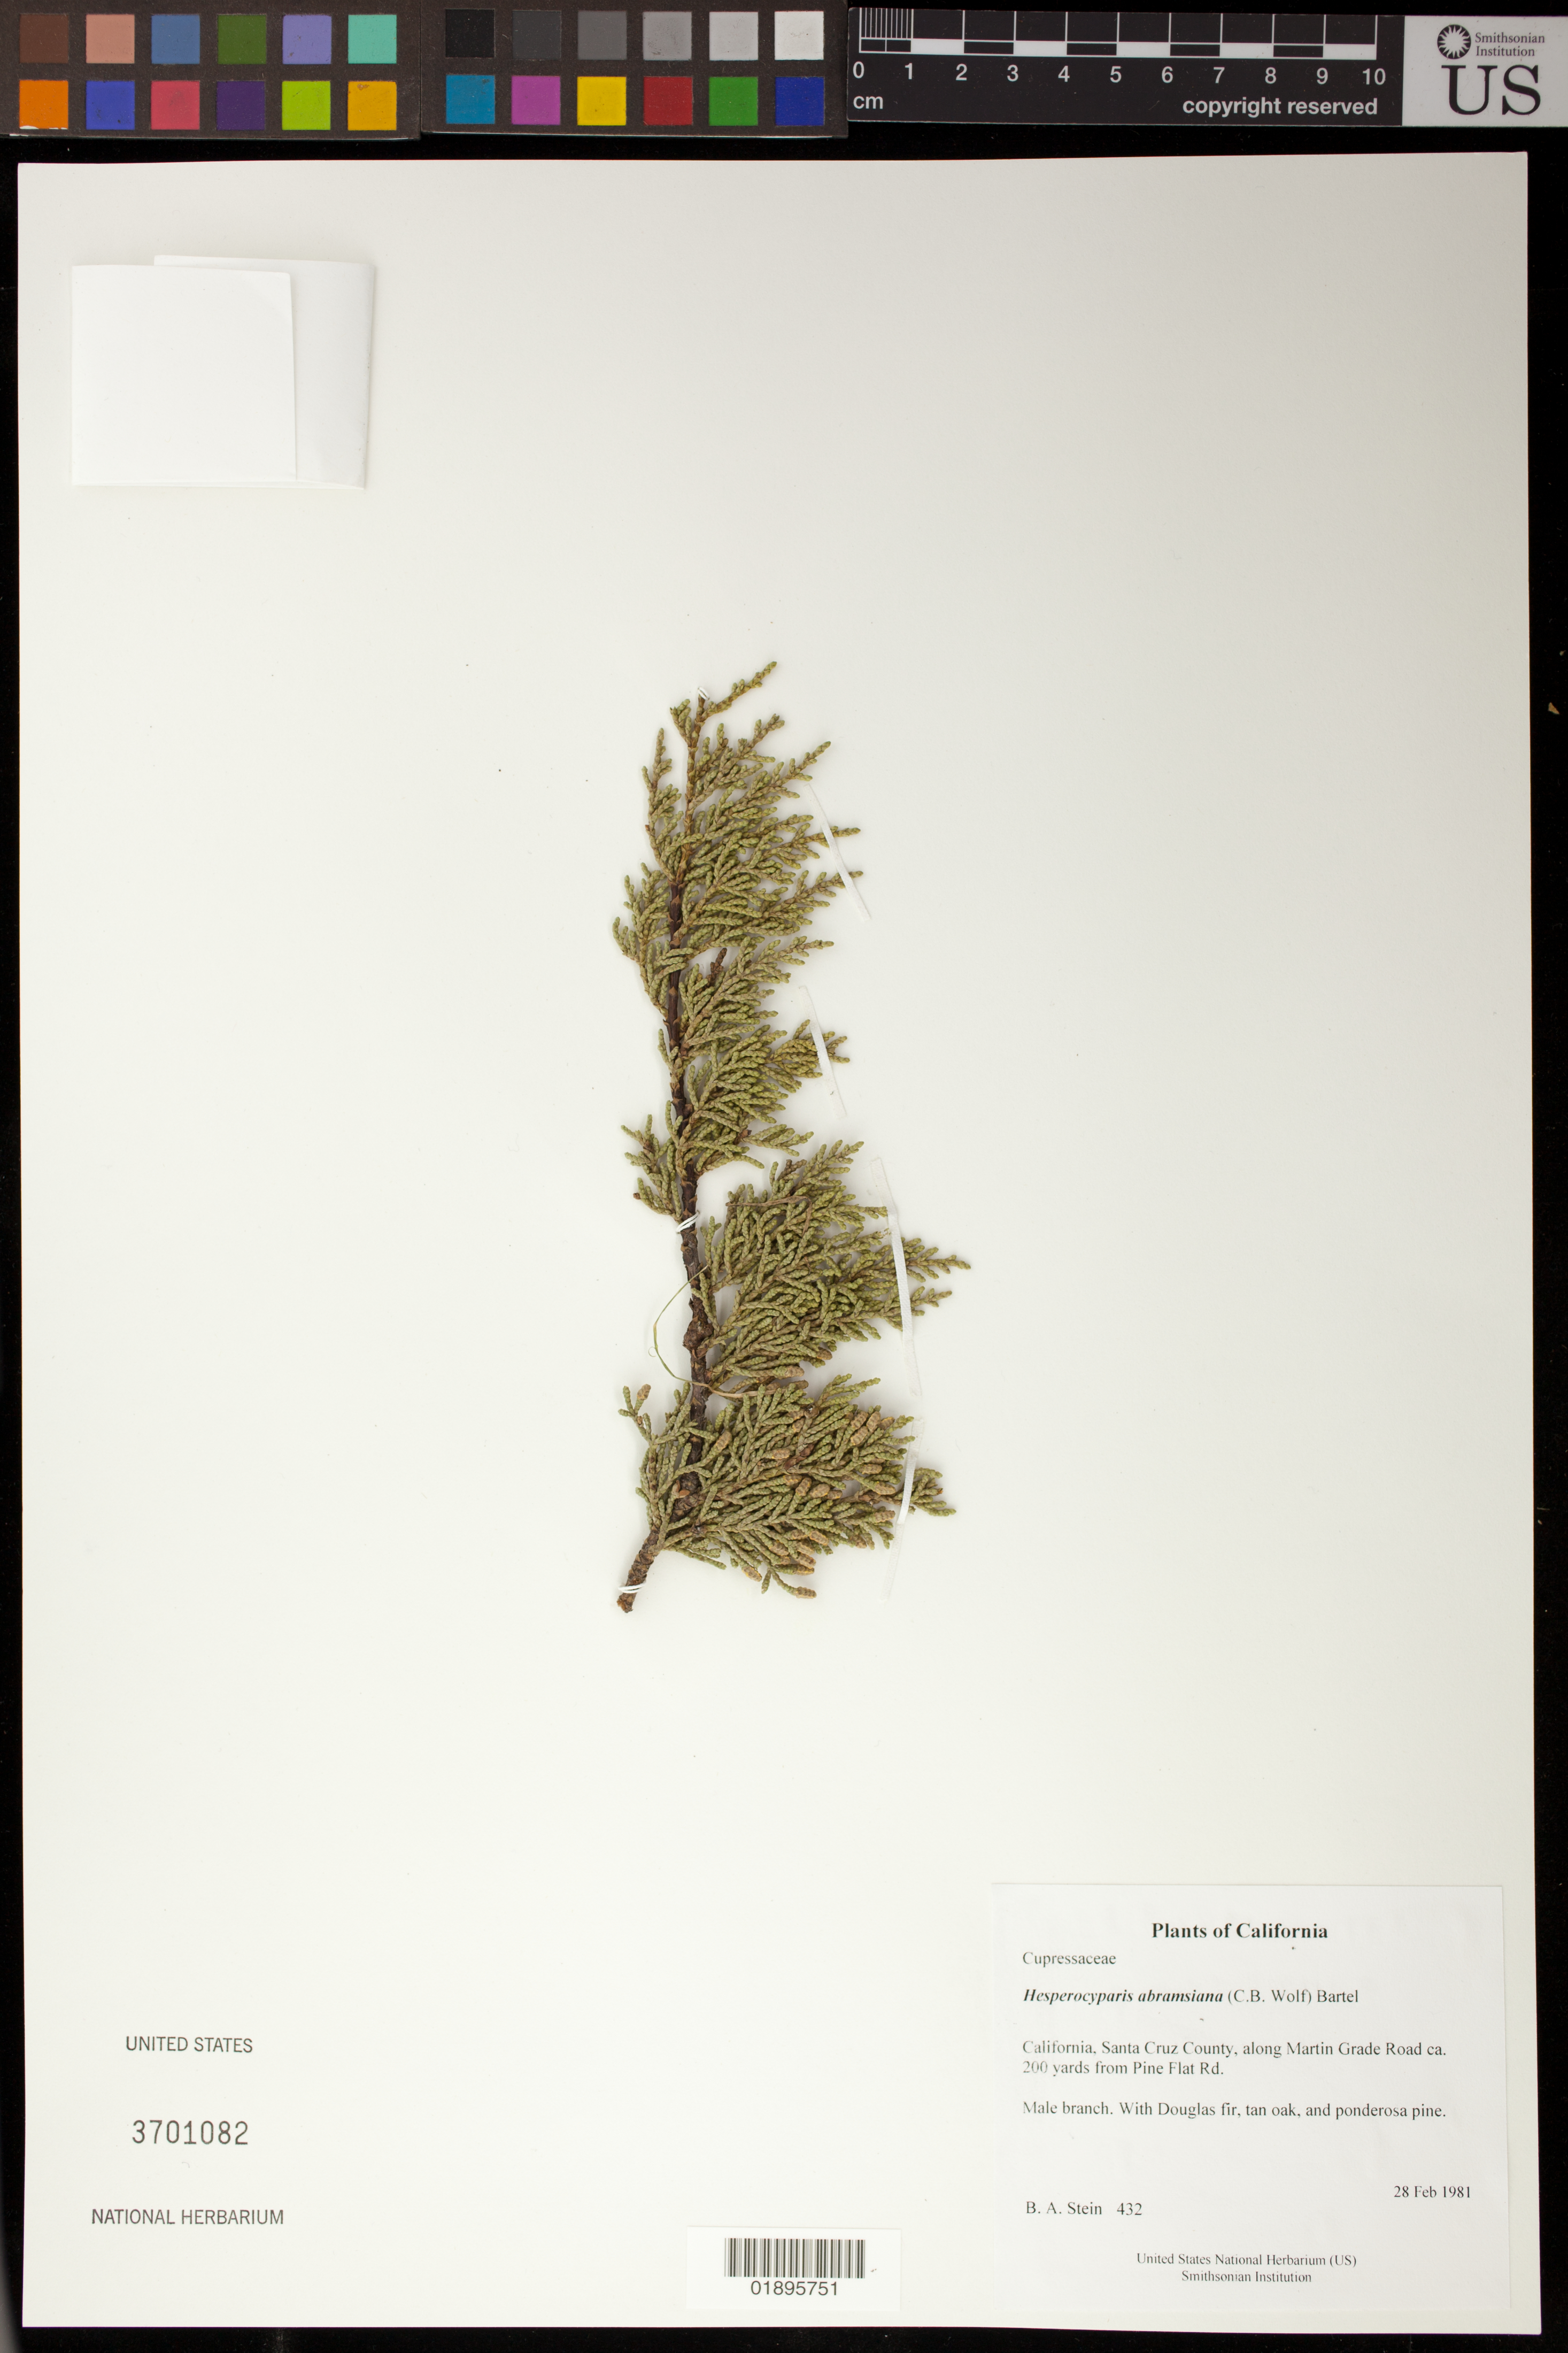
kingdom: Plantae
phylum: Tracheophyta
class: Pinopsida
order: Pinales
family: Cupressaceae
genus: Hesperocyparis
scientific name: Hesperocyparis forbesii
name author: (Jeps.) Bartel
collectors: B. A. Stein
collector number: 432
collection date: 1981-02-28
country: United States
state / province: California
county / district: Santa Cruz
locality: Along Martin Grade Road ca. 200 yards from Pine Flat Rd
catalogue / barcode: US 3701082